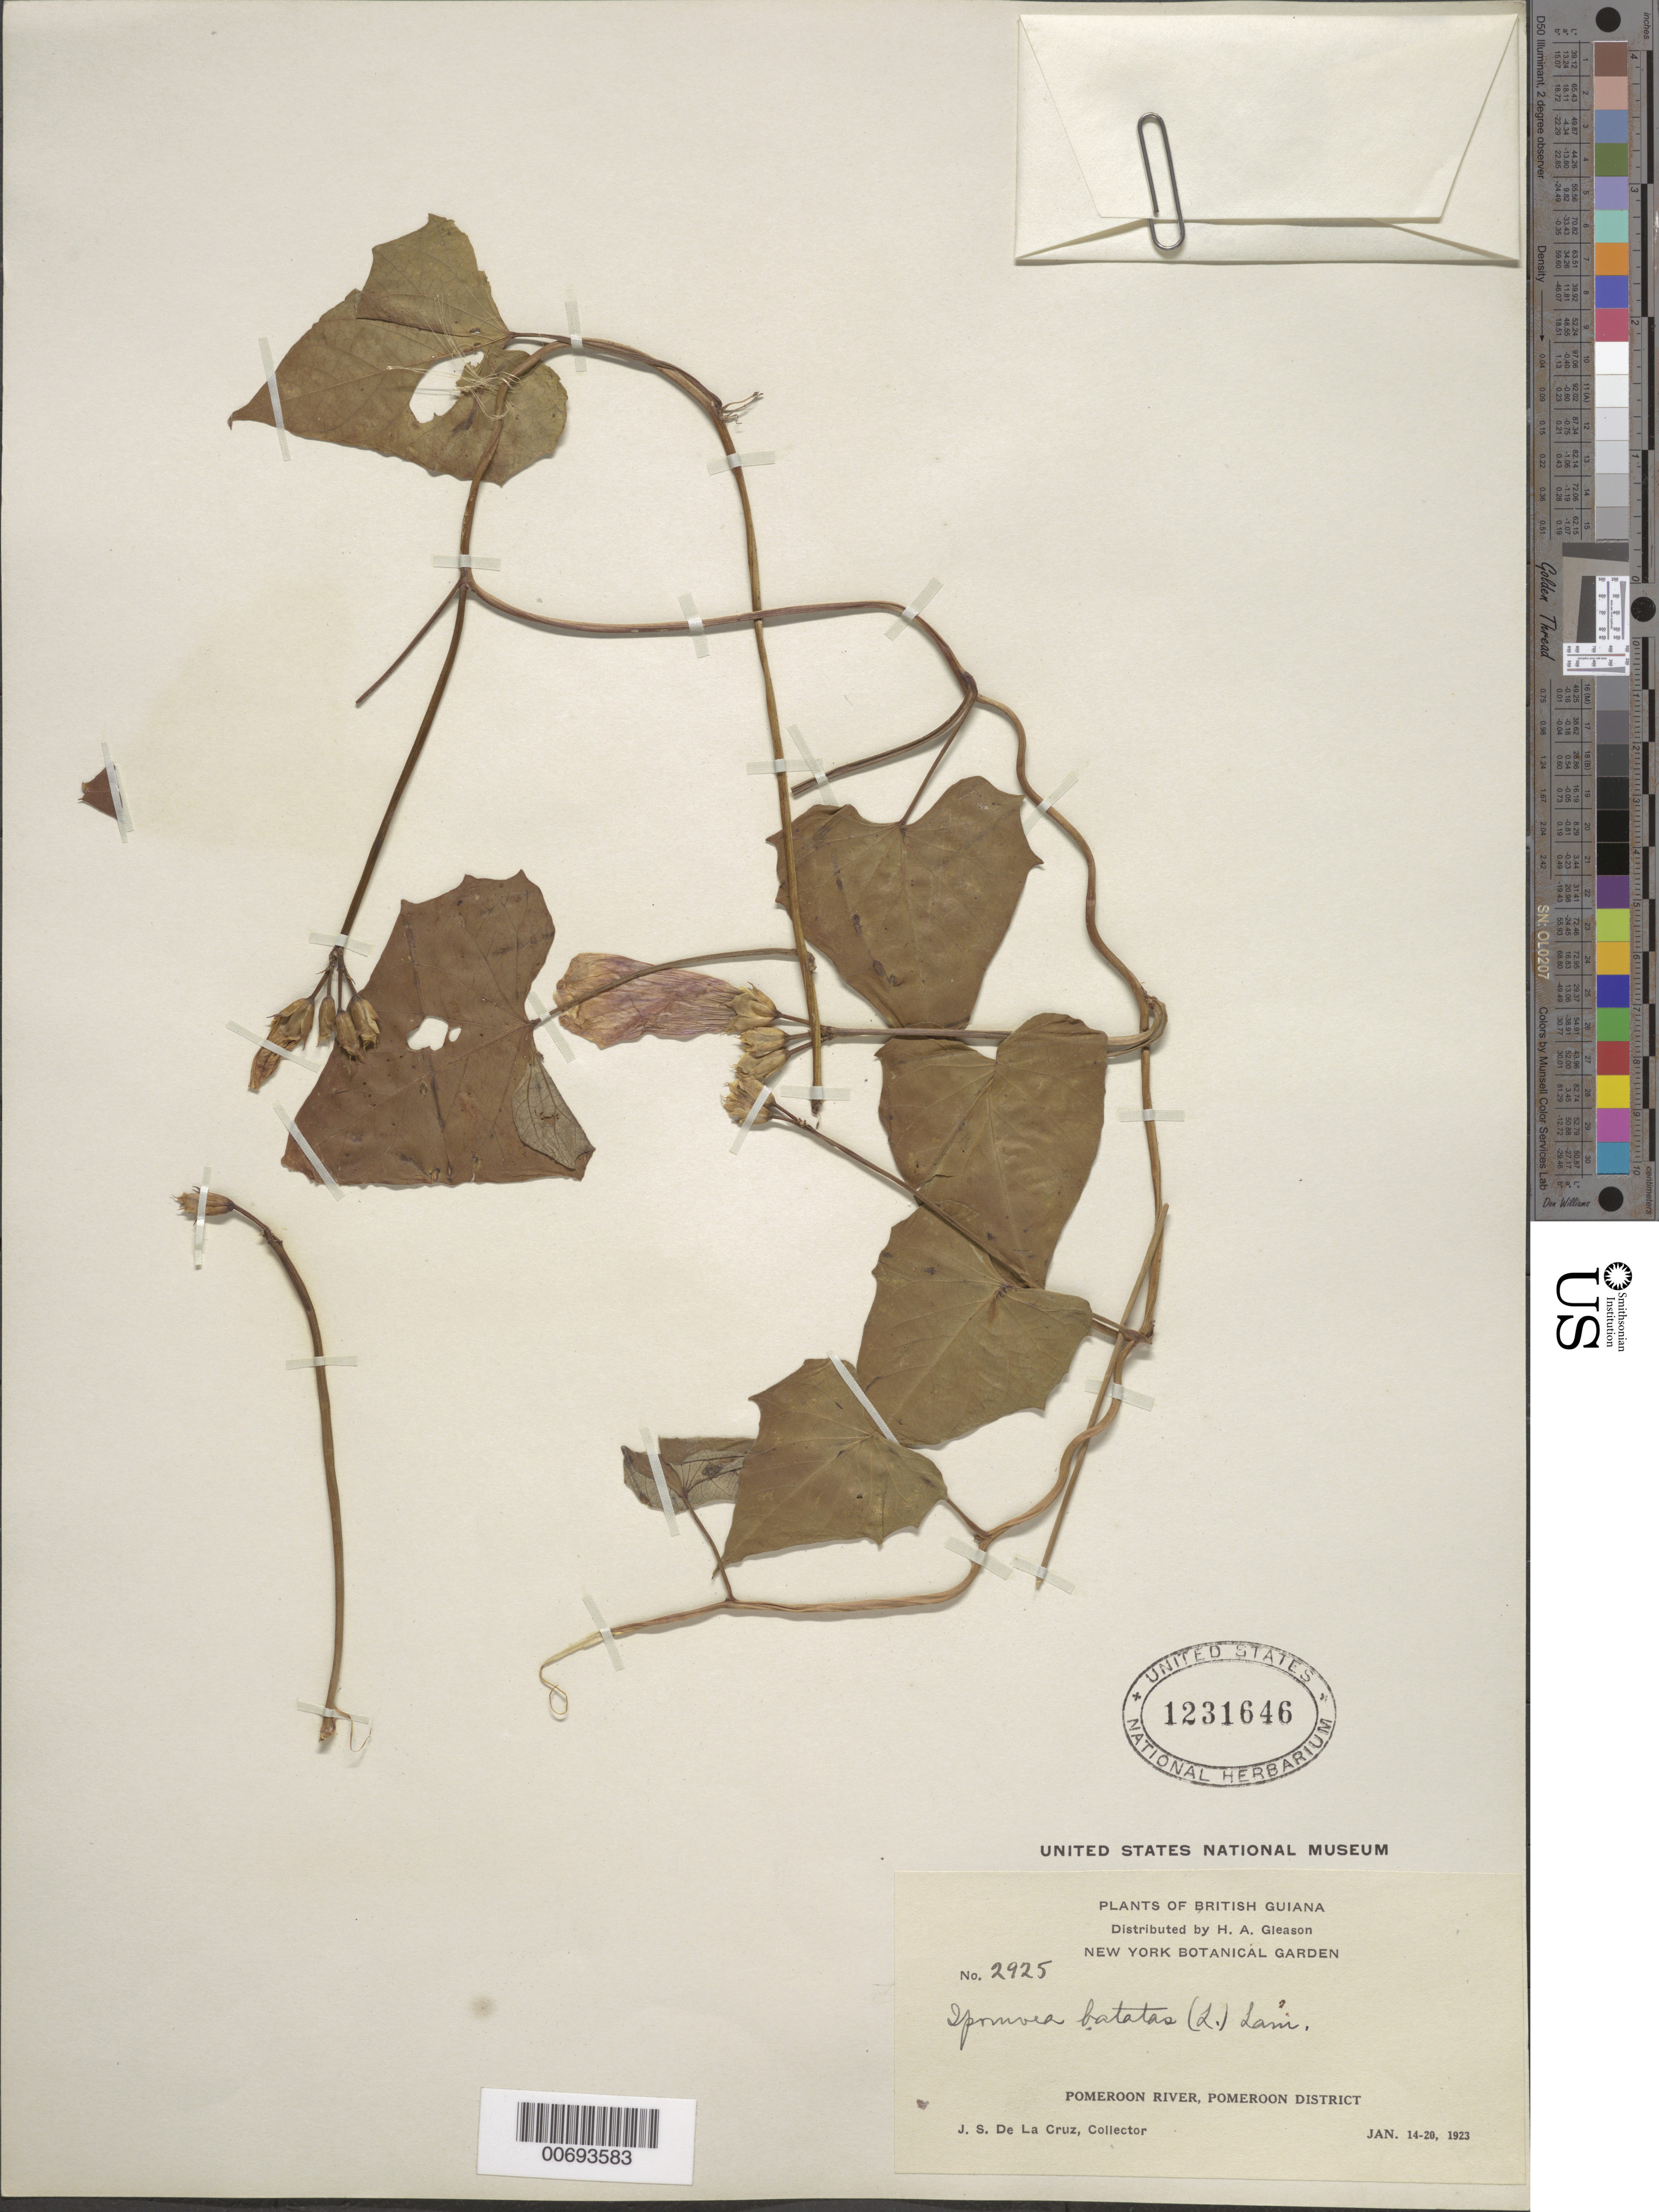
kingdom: Plantae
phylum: Tracheophyta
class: Magnoliopsida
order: Solanales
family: Convolvulaceae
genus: Ipomoea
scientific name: Ipomoea batatas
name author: (L.) Lam.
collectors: J. S. de la Cruz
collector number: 2925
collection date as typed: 14-Jan-23 to 20-Jan-23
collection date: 1923-01-14/1923-01-20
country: Guyana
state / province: Pomeroon-Supenaam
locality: Pomeroon R.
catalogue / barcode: US 1231646